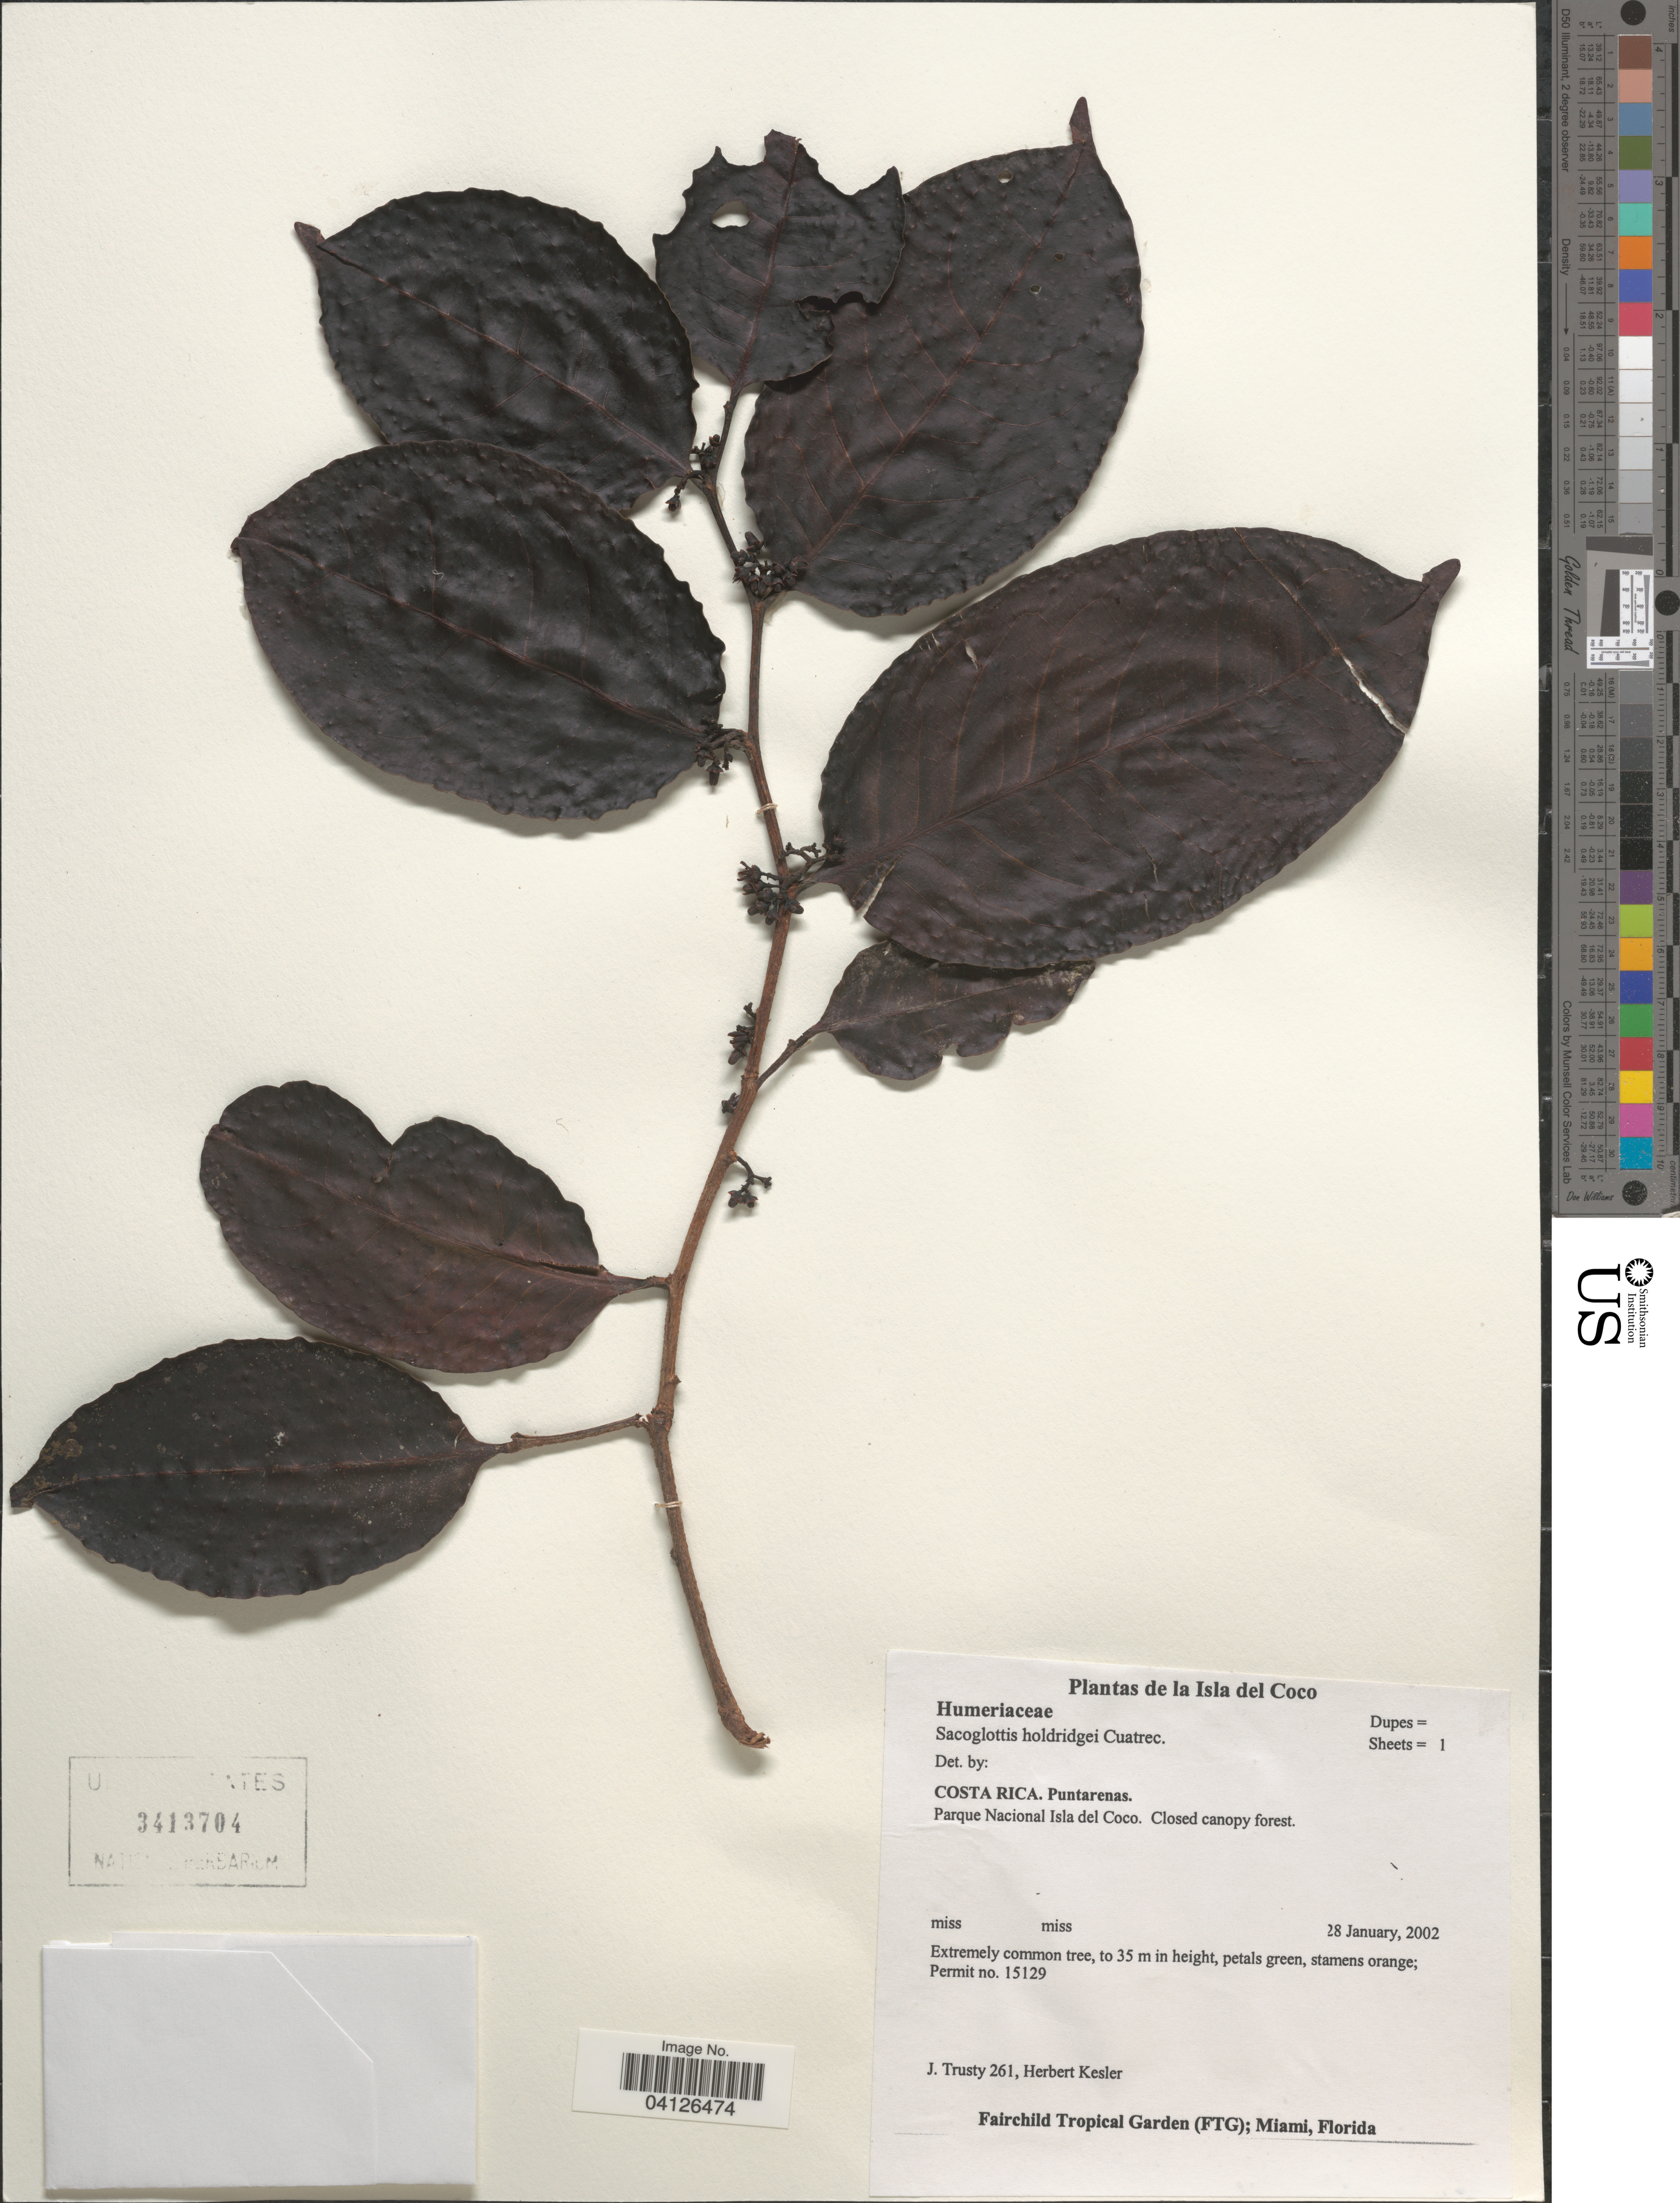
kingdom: Plantae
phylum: Tracheophyta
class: Magnoliopsida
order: Malpighiales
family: Humiriaceae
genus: Sacoglottis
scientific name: Sacoglottis holdridgei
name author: Cuatrec.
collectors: J. Trusty & H. Kesler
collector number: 261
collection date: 2002-01-28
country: Costa Rica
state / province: Puntarenas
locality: La Isla del Coco. Parque Nacional Isla del Coco.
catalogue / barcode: US 3413704